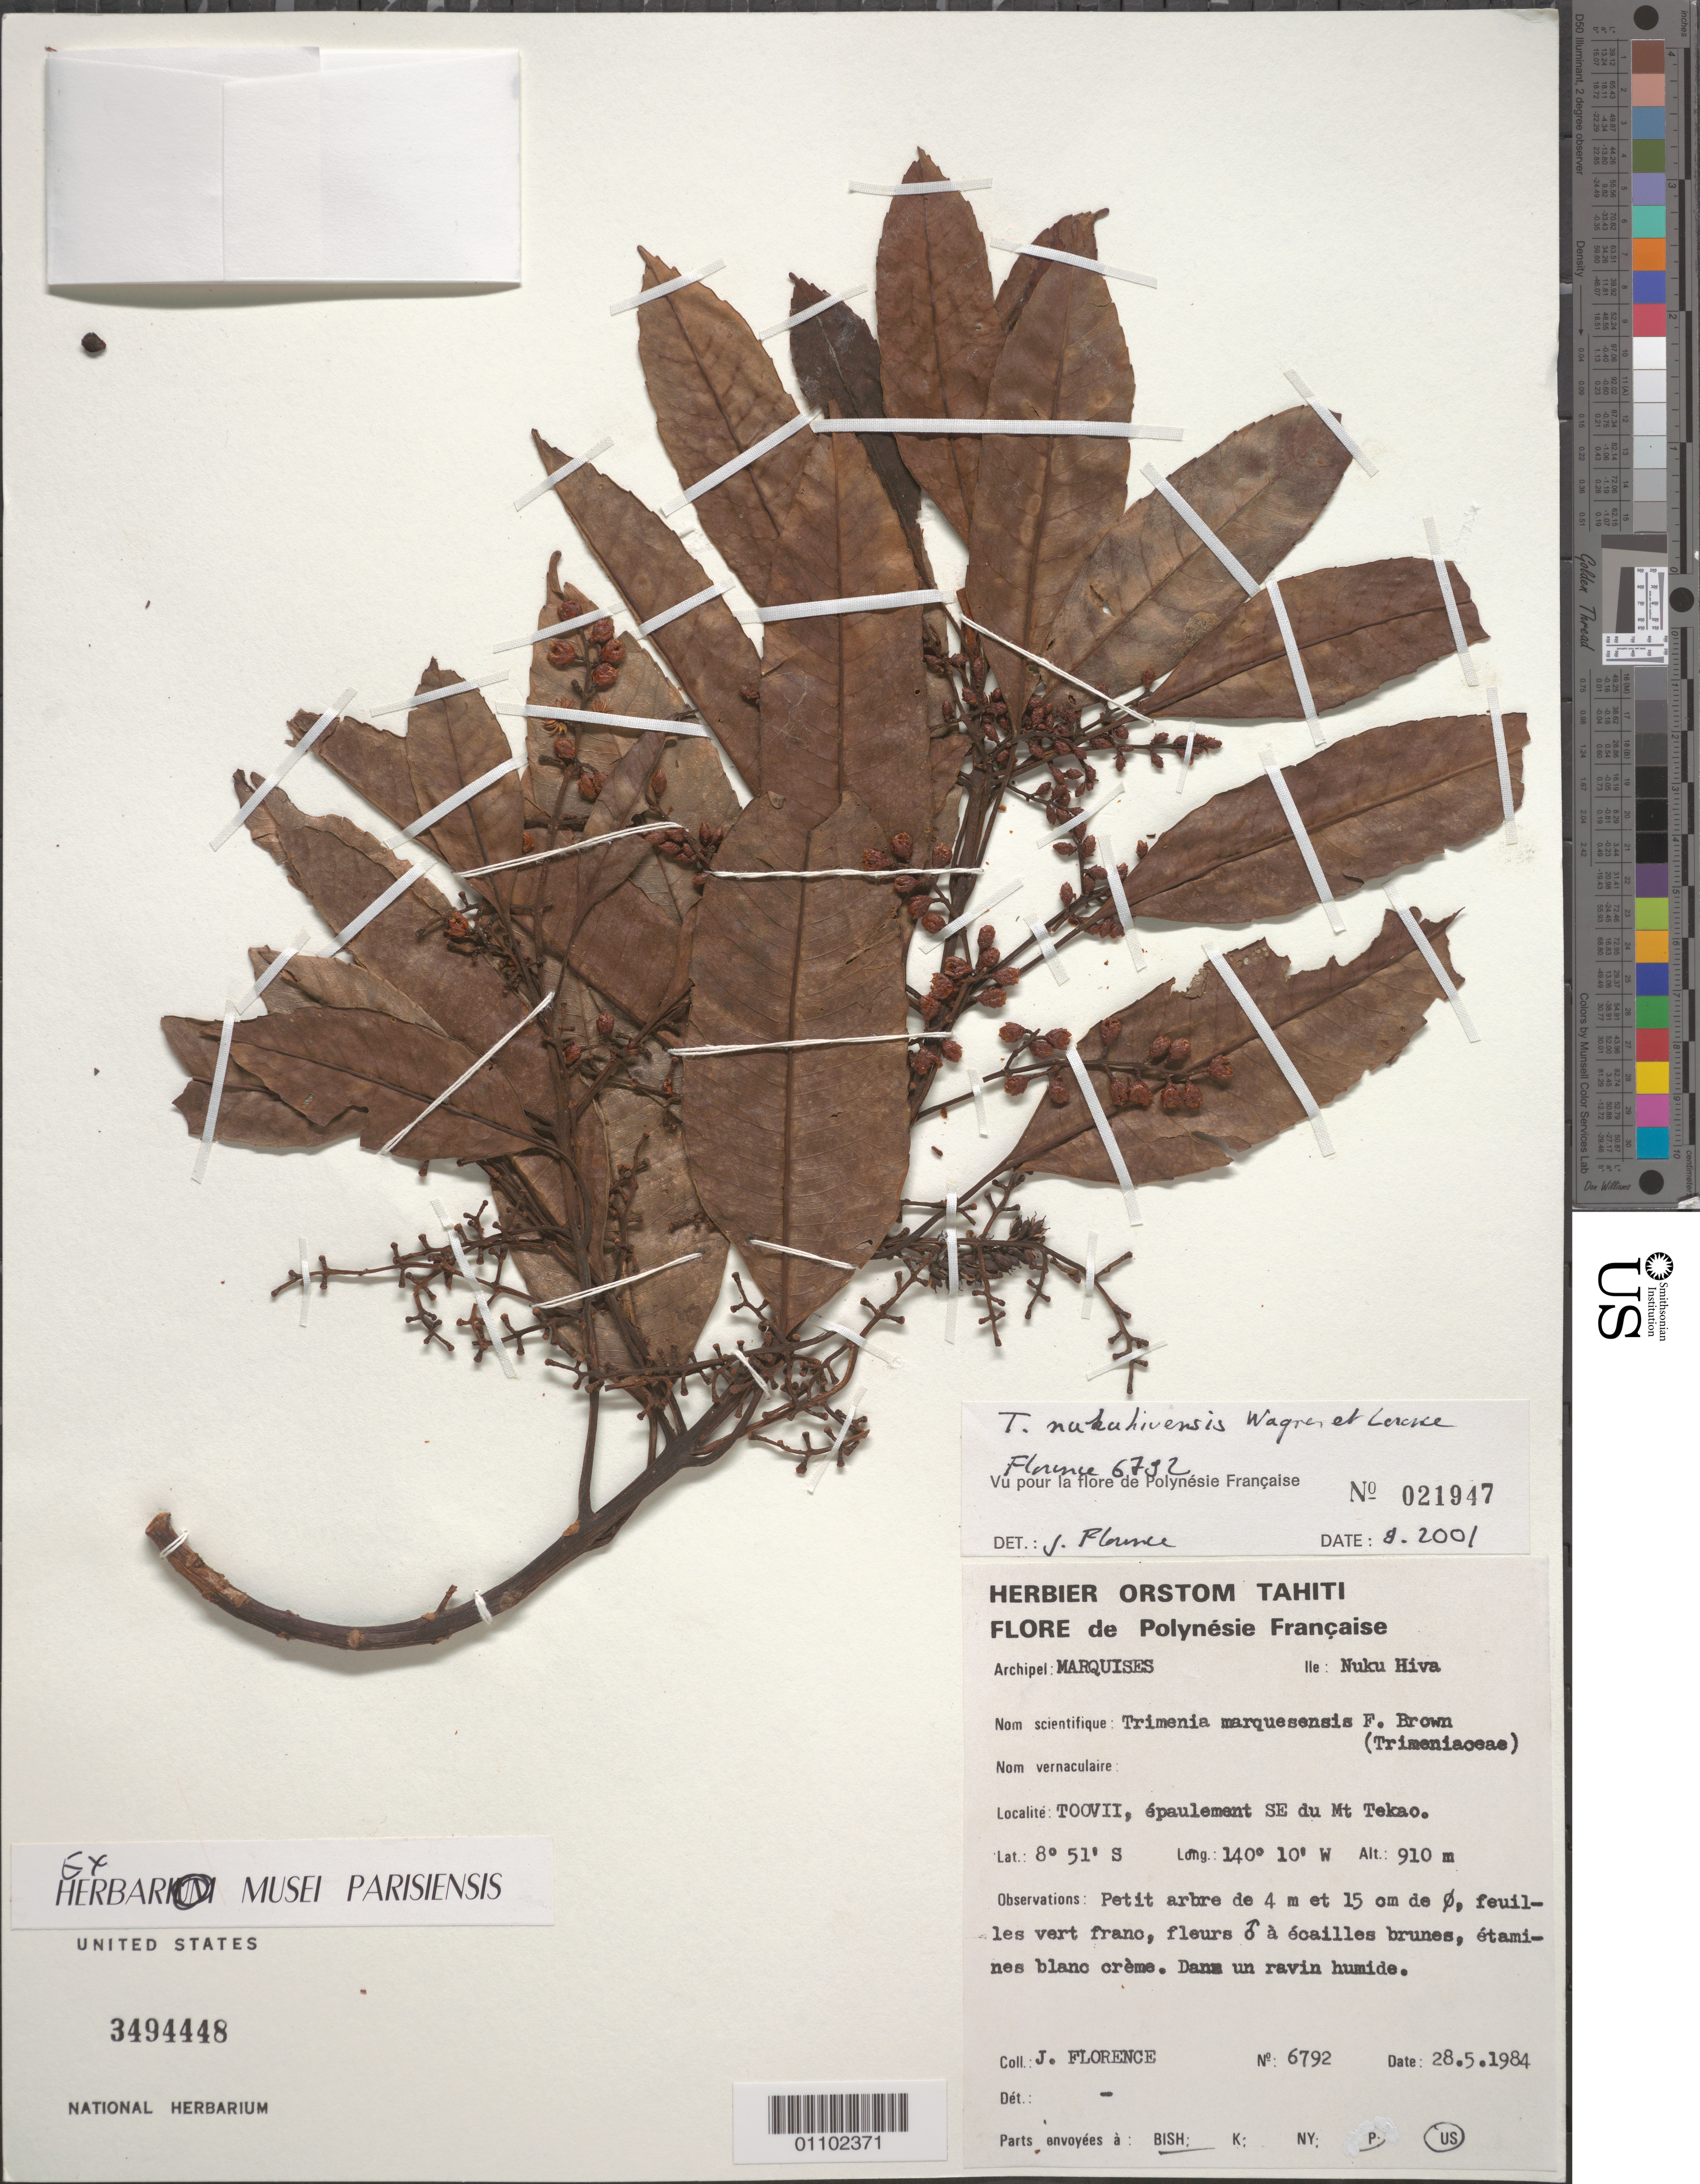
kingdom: Plantae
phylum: Tracheophyta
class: Magnoliopsida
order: Austrobaileyales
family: Trimeniaceae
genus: Trimenia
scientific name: Trimenia nukuhivensis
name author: W.L. Wagner & Lorence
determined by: Wagner, W. L.; Lorence, David H.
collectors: J. Florence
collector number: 6792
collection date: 1984-05-28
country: French Polynesia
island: Nuku Hiva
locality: Toovii, épaulement SE du Mt. Tekao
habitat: Dans un ravin humide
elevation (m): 910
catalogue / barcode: US 3494448